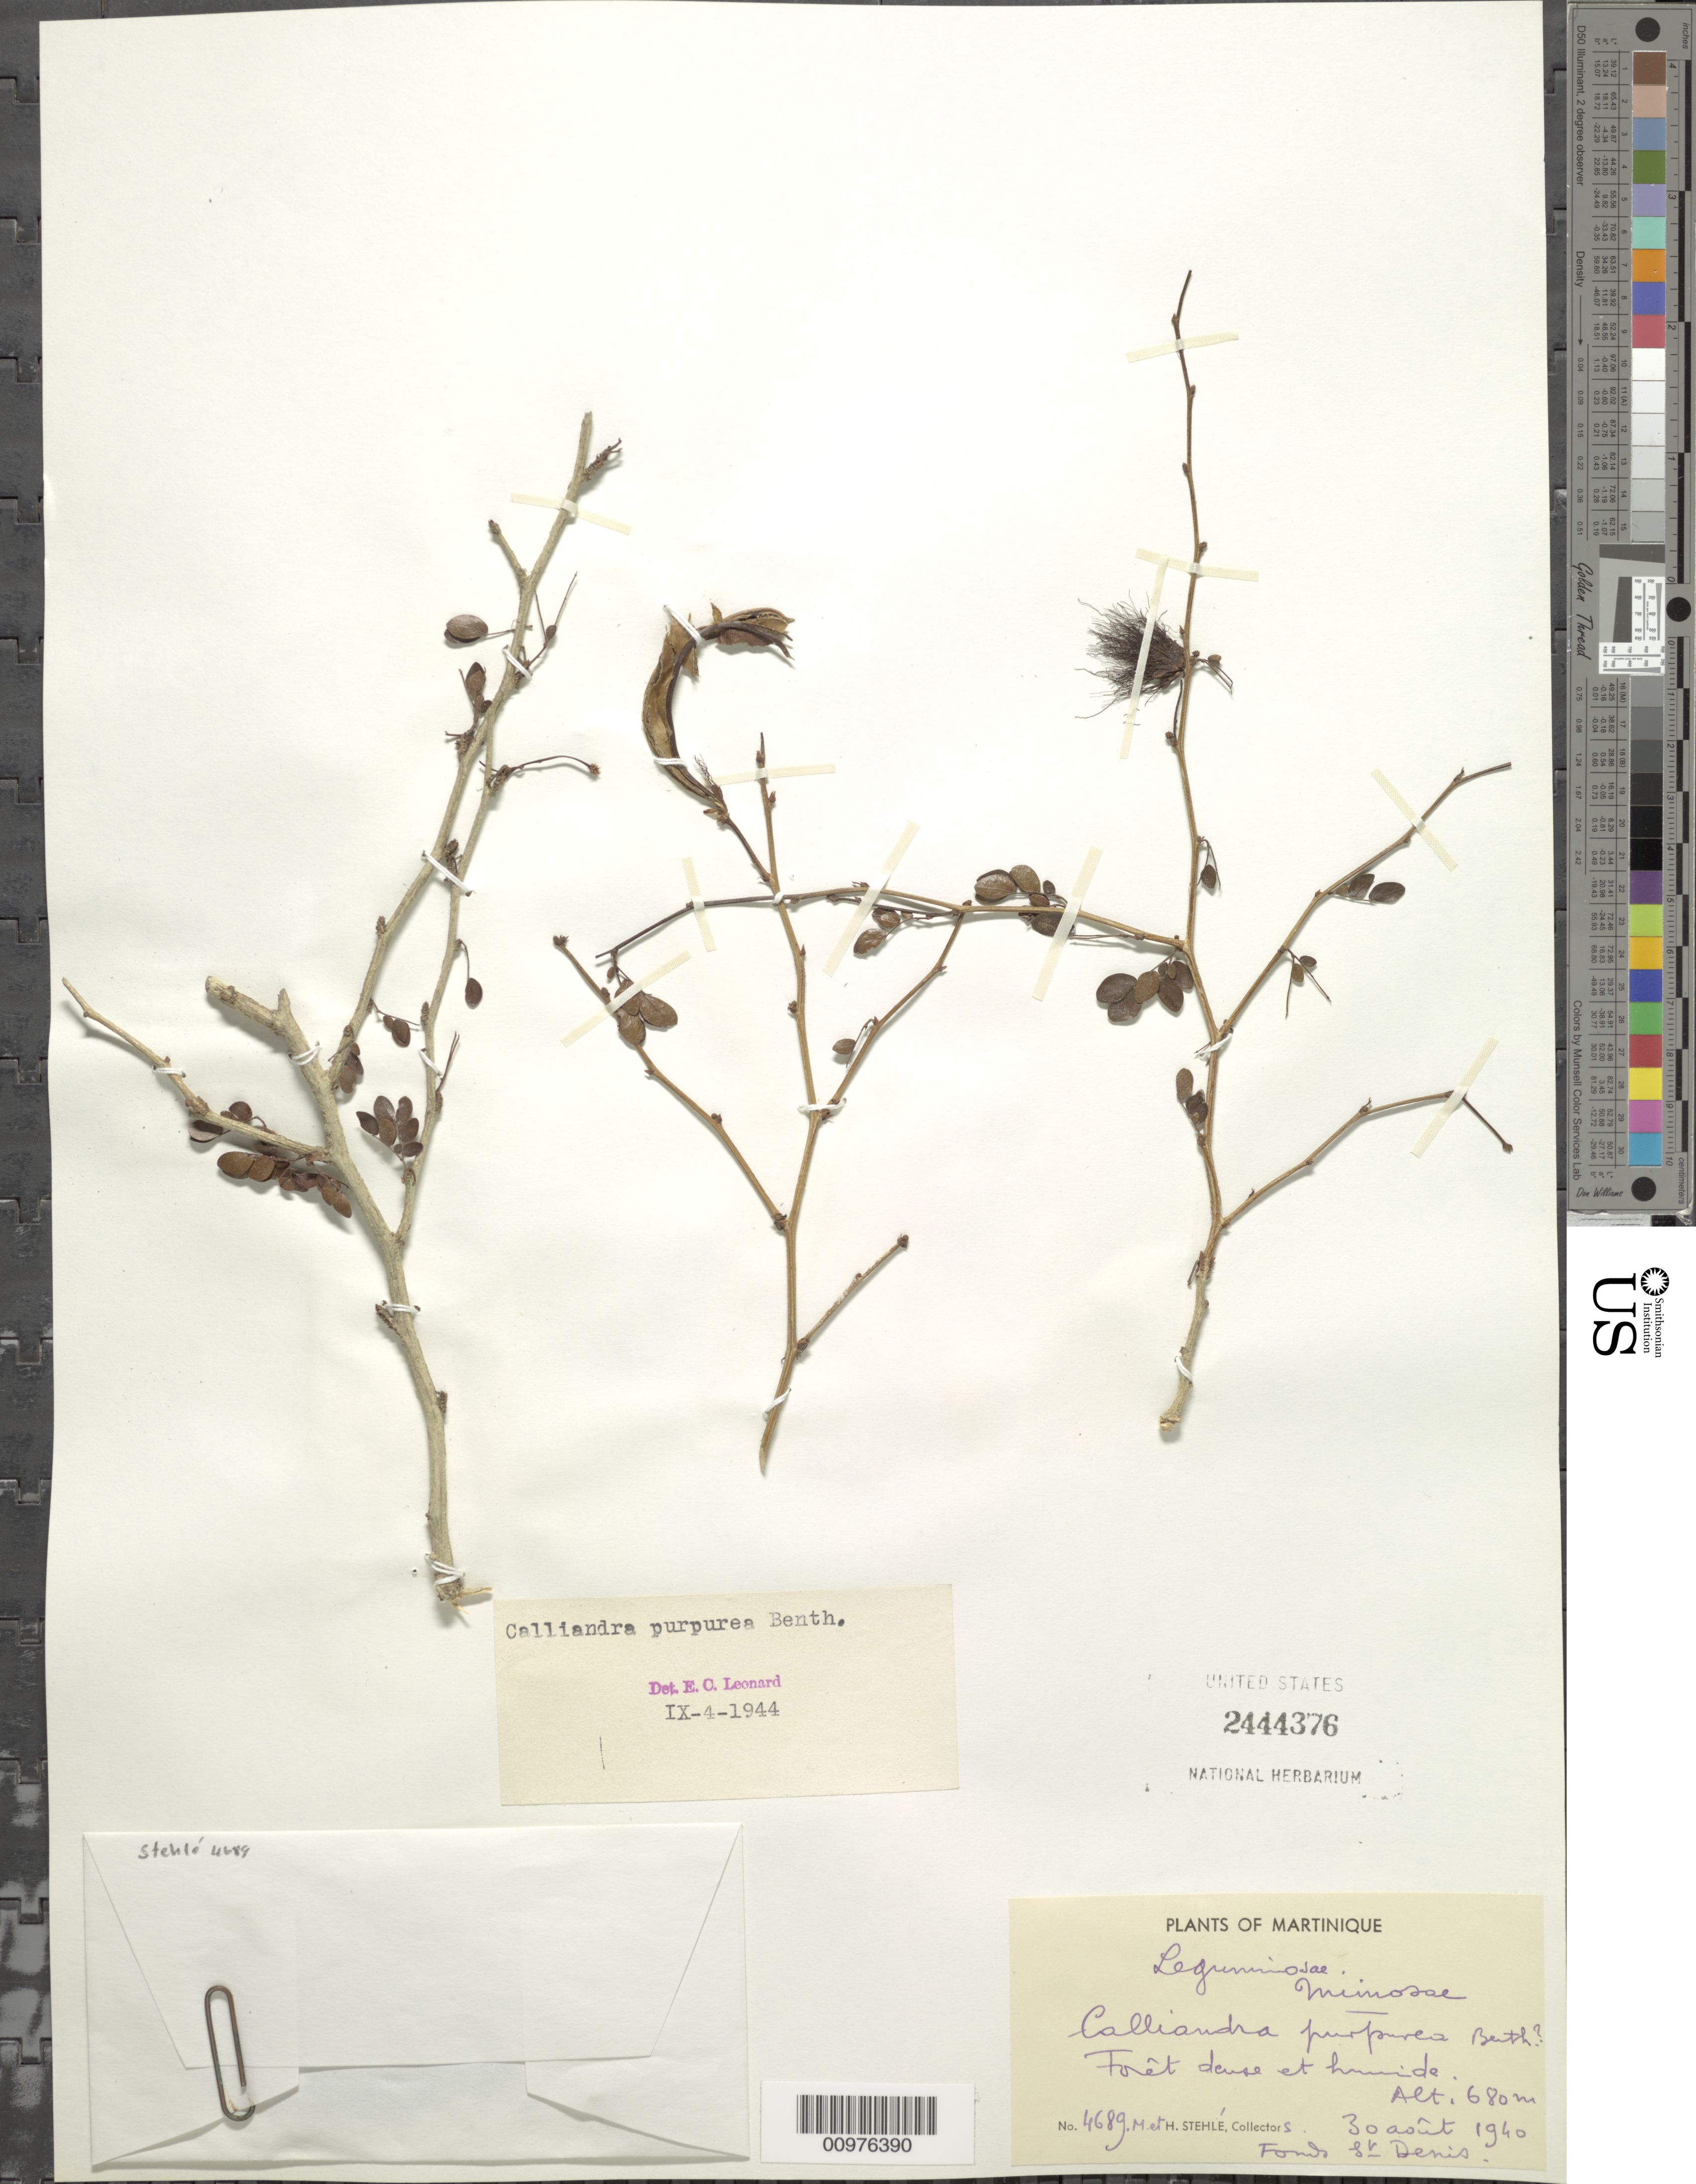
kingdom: Plantae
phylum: Tracheophyta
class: Magnoliopsida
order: Fabales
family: Fabaceae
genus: Calliandra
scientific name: Calliandra purpurea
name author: (L.) Benth.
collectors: H. Stehlé & M. Stehlé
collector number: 4689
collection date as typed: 30 Aug 1940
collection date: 1940-08-30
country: Martinique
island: Martinique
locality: Foret dense et humide. Fond St. Denis.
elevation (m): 680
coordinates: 0 N, 0 E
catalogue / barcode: US 2444376